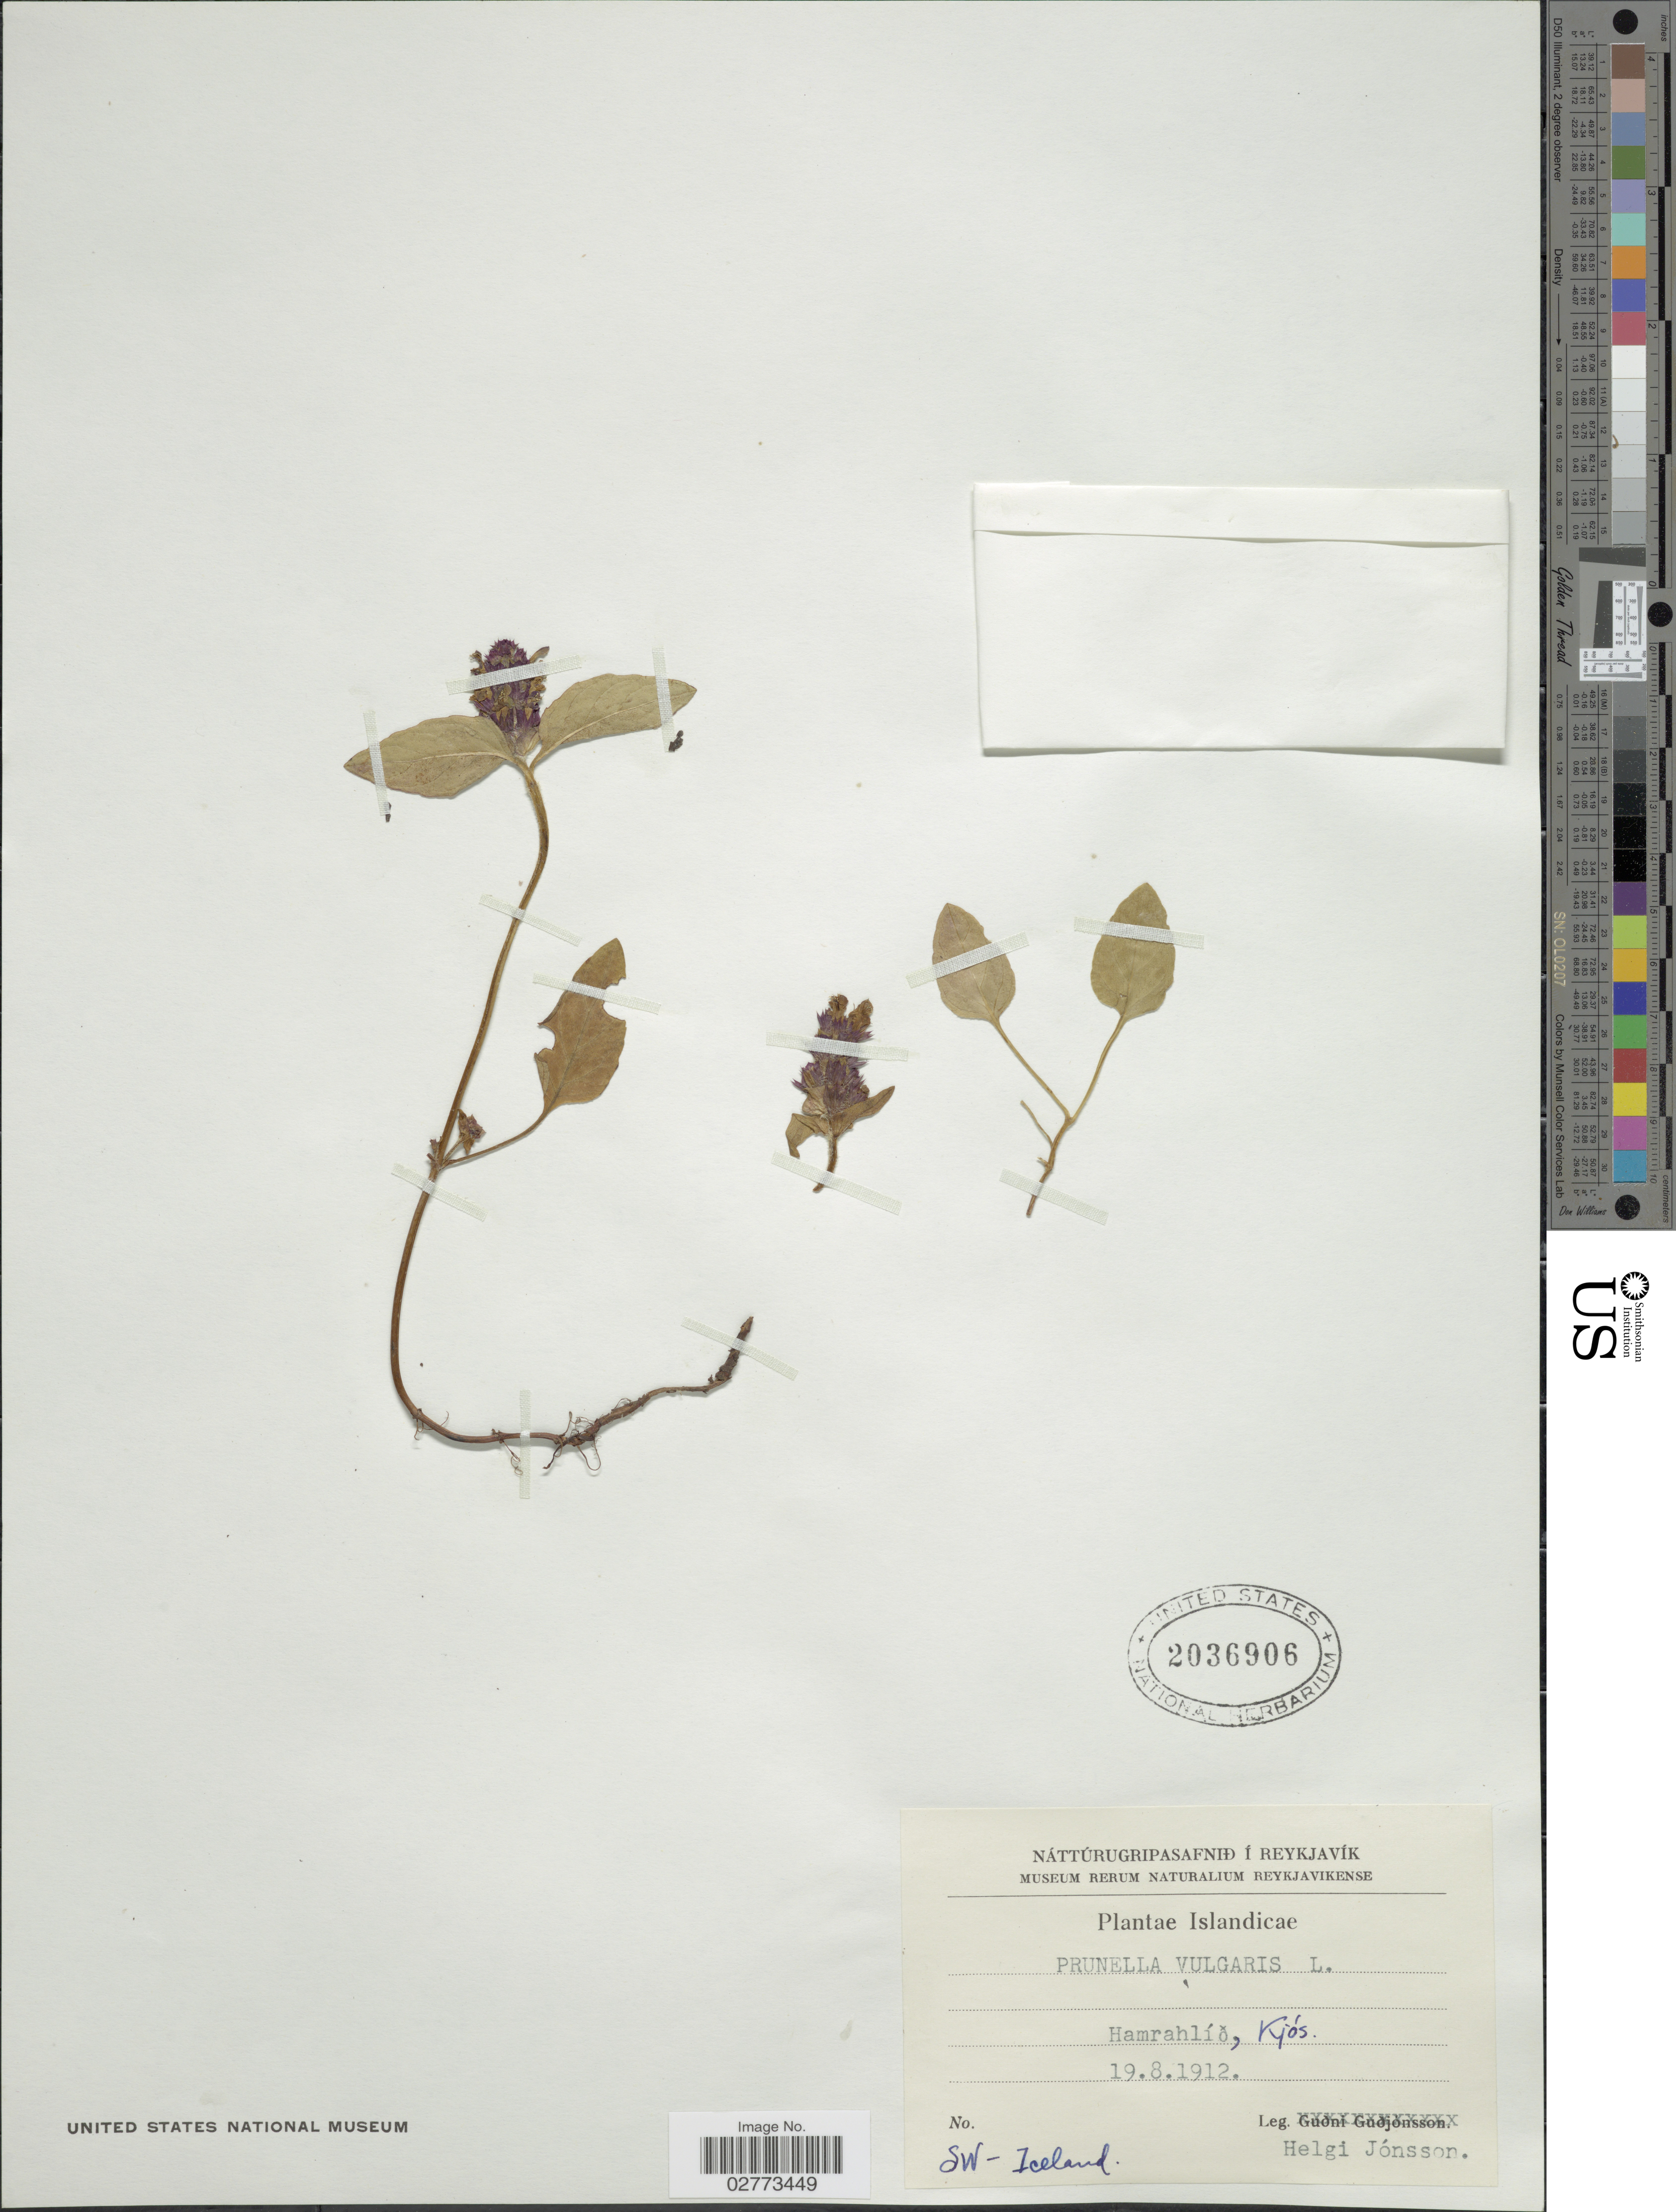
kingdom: Plantae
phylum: Tracheophyta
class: Magnoliopsida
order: Lamiales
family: Lamiaceae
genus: Prunella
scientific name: Prunella vulgaris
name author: L.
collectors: H. Jónsson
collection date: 1912-08-19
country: Iceland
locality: Hamrahlío, Kjós. SW-Iceland.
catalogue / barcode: US 2036906